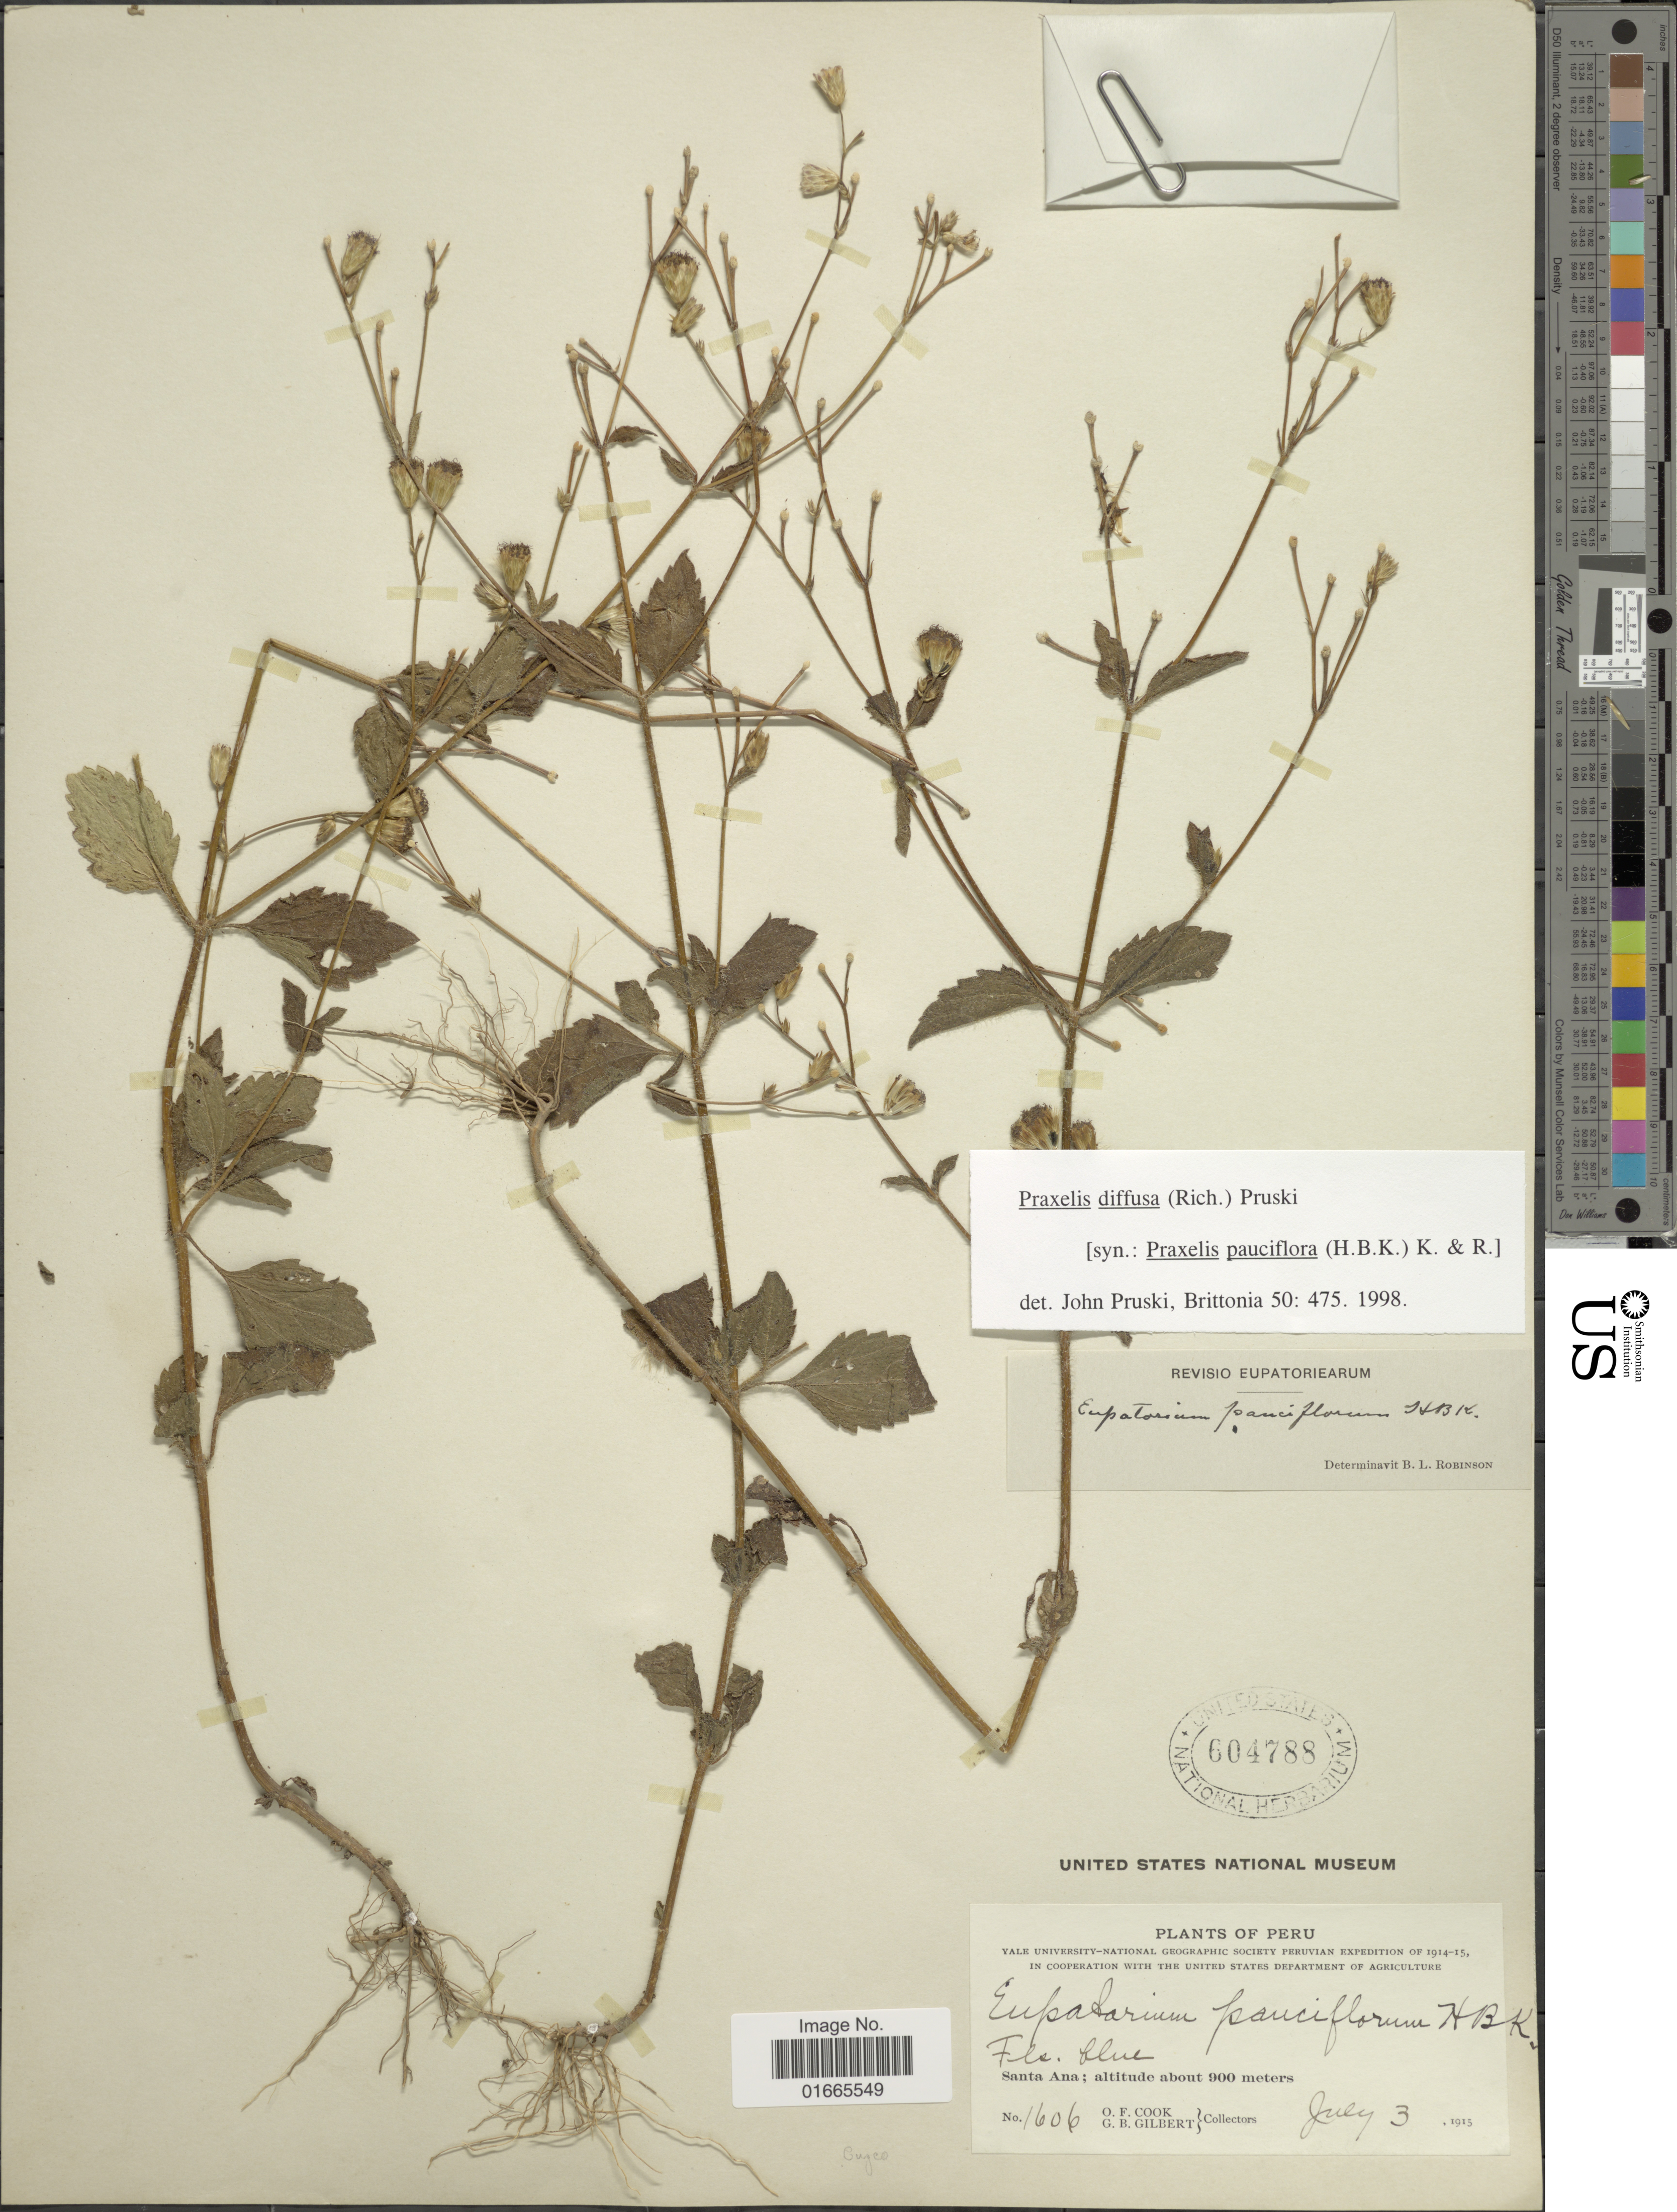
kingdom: Plantae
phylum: Tracheophyta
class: Magnoliopsida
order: Asterales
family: Asteraceae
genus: Praxelis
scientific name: Praxelis diffusa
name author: (Rich.) Pruski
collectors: O. F. Cook & G. B. Gilbert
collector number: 1606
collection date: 1915-07-03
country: Peru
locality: Santa Ana.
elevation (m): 900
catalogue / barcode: US 604788